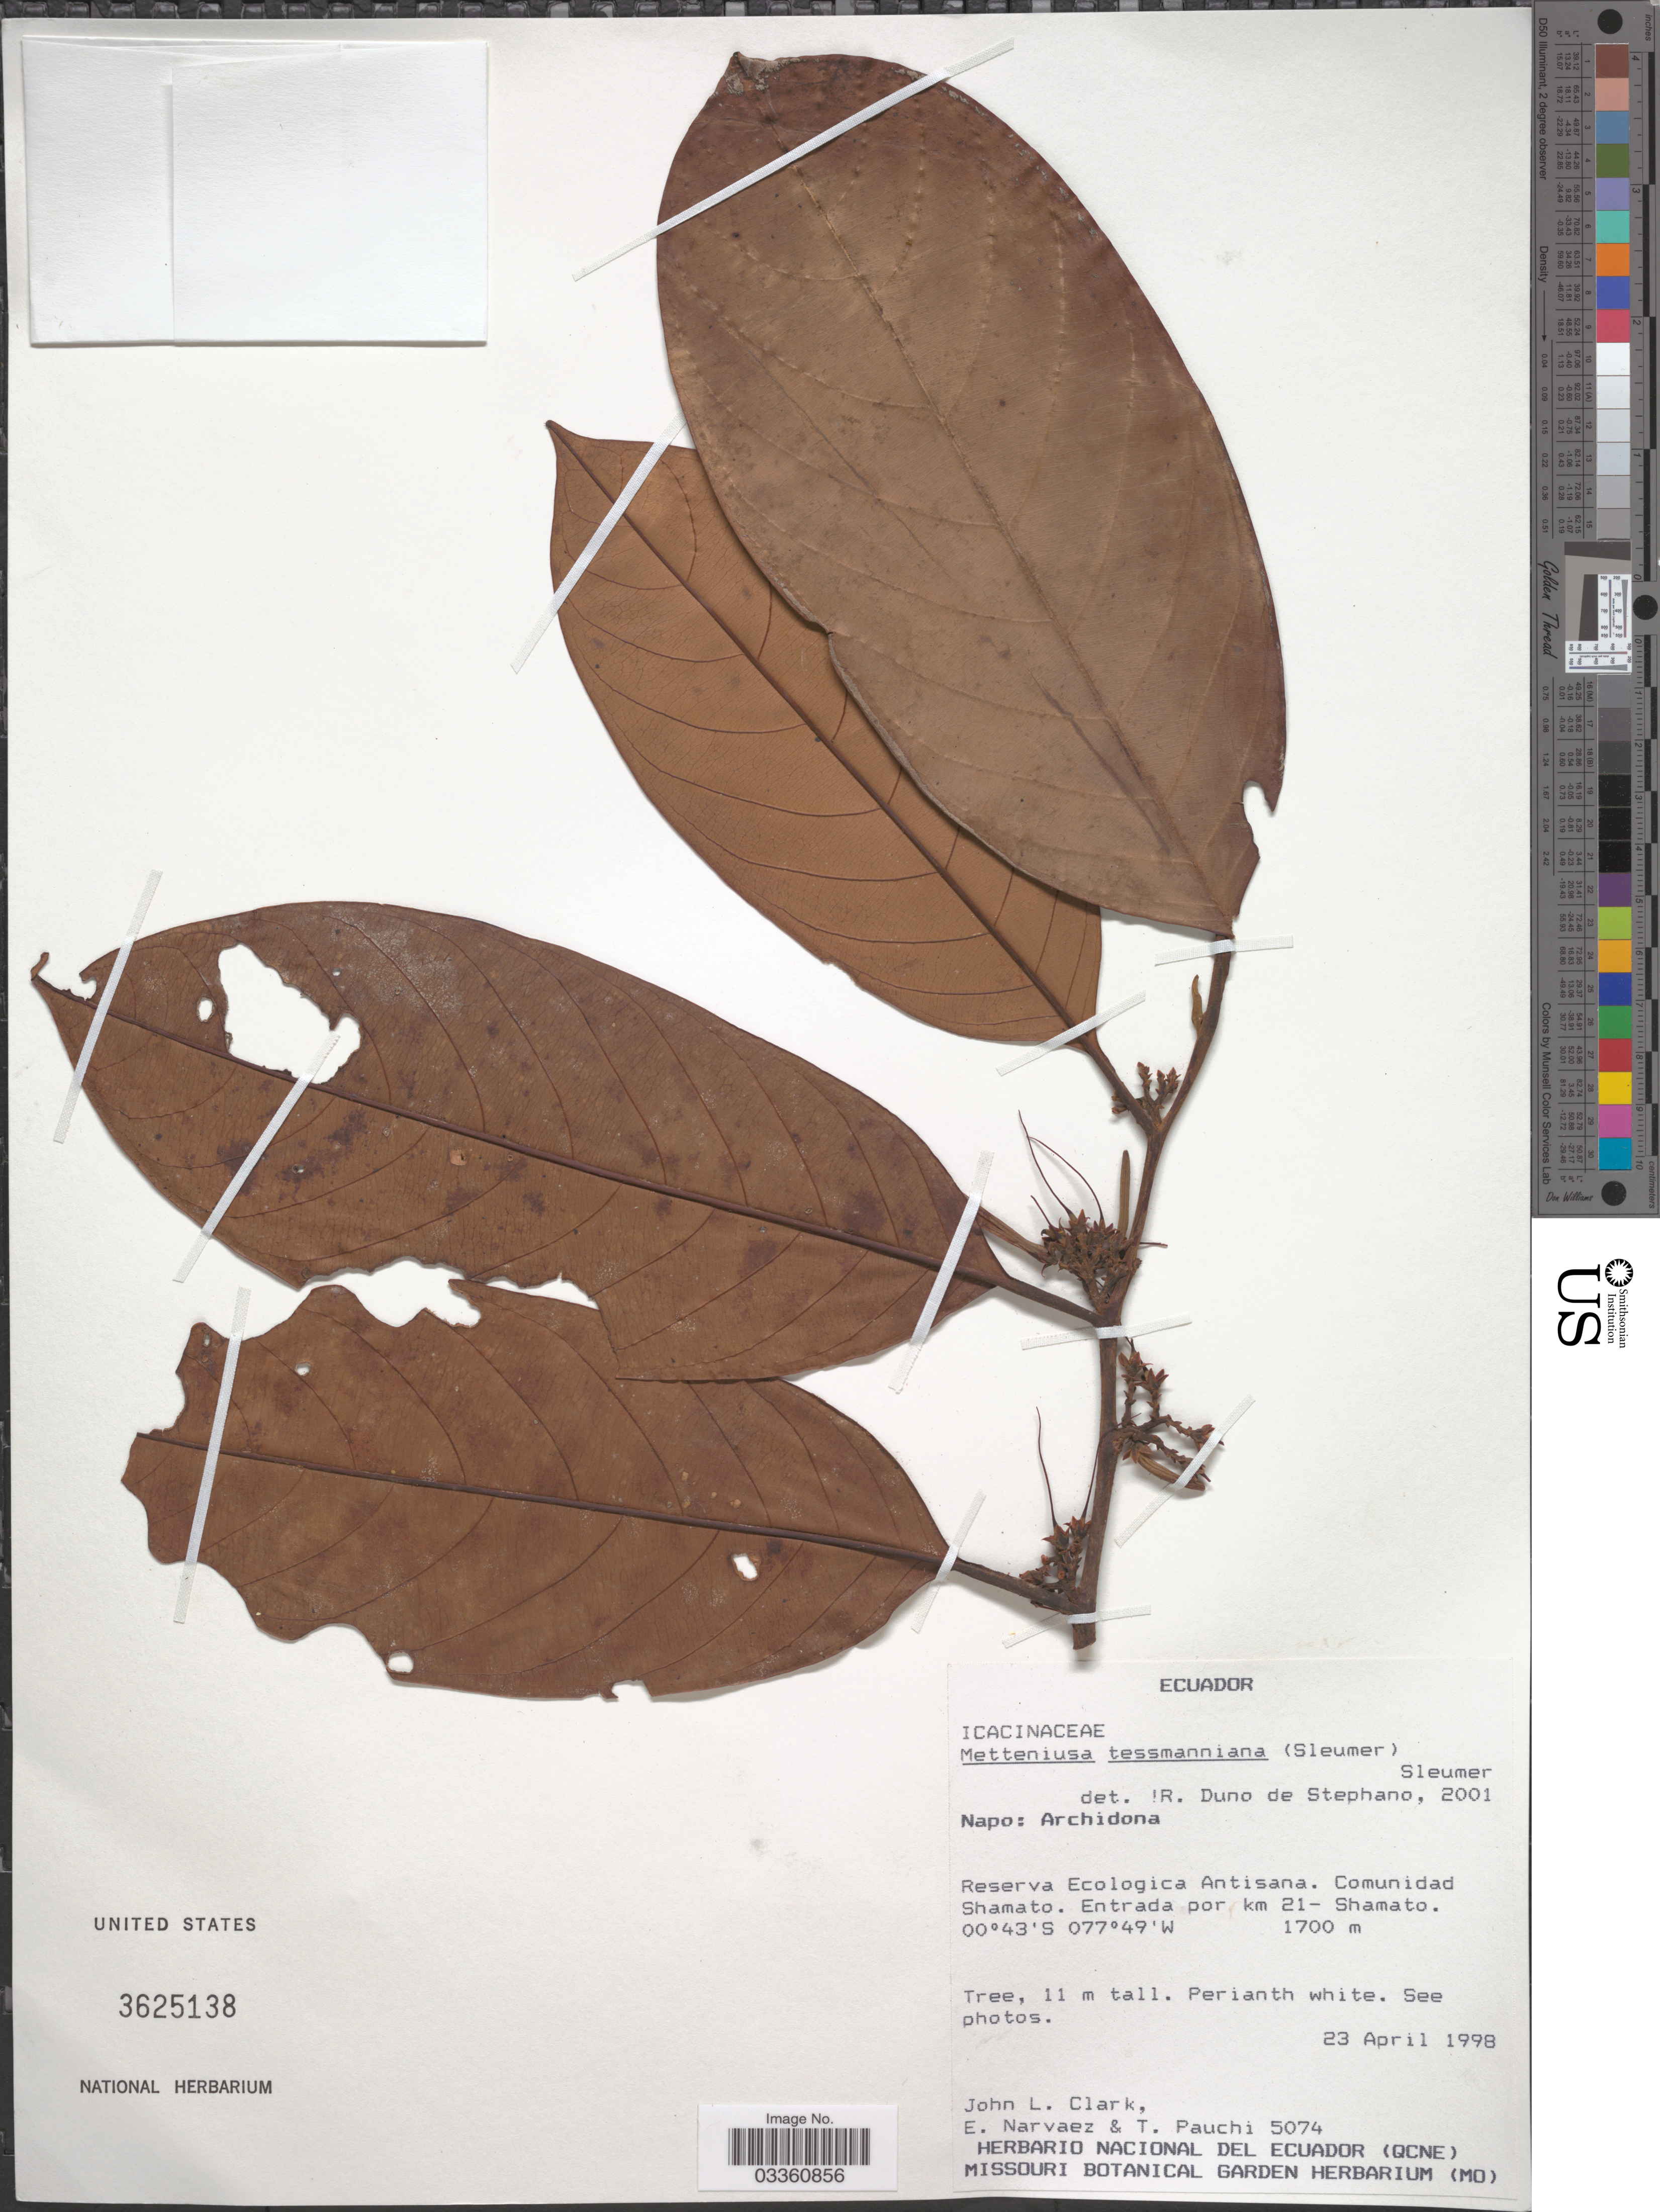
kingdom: Plantae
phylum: Tracheophyta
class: Magnoliopsida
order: Metteniusales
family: Metteniusaceae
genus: Metteniusa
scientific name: Metteniusa tessmanniana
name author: (Sleumer) Sleumer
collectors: J. L. Clark, E. Narváez & T. Pauchi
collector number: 5074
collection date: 1998-04-23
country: Ecuador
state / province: Napo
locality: Archidona. Reserva Ecologica Antisana. Comunidad Shamato. Entrada por km 21 - Shamato.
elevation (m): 1700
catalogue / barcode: US 3625138